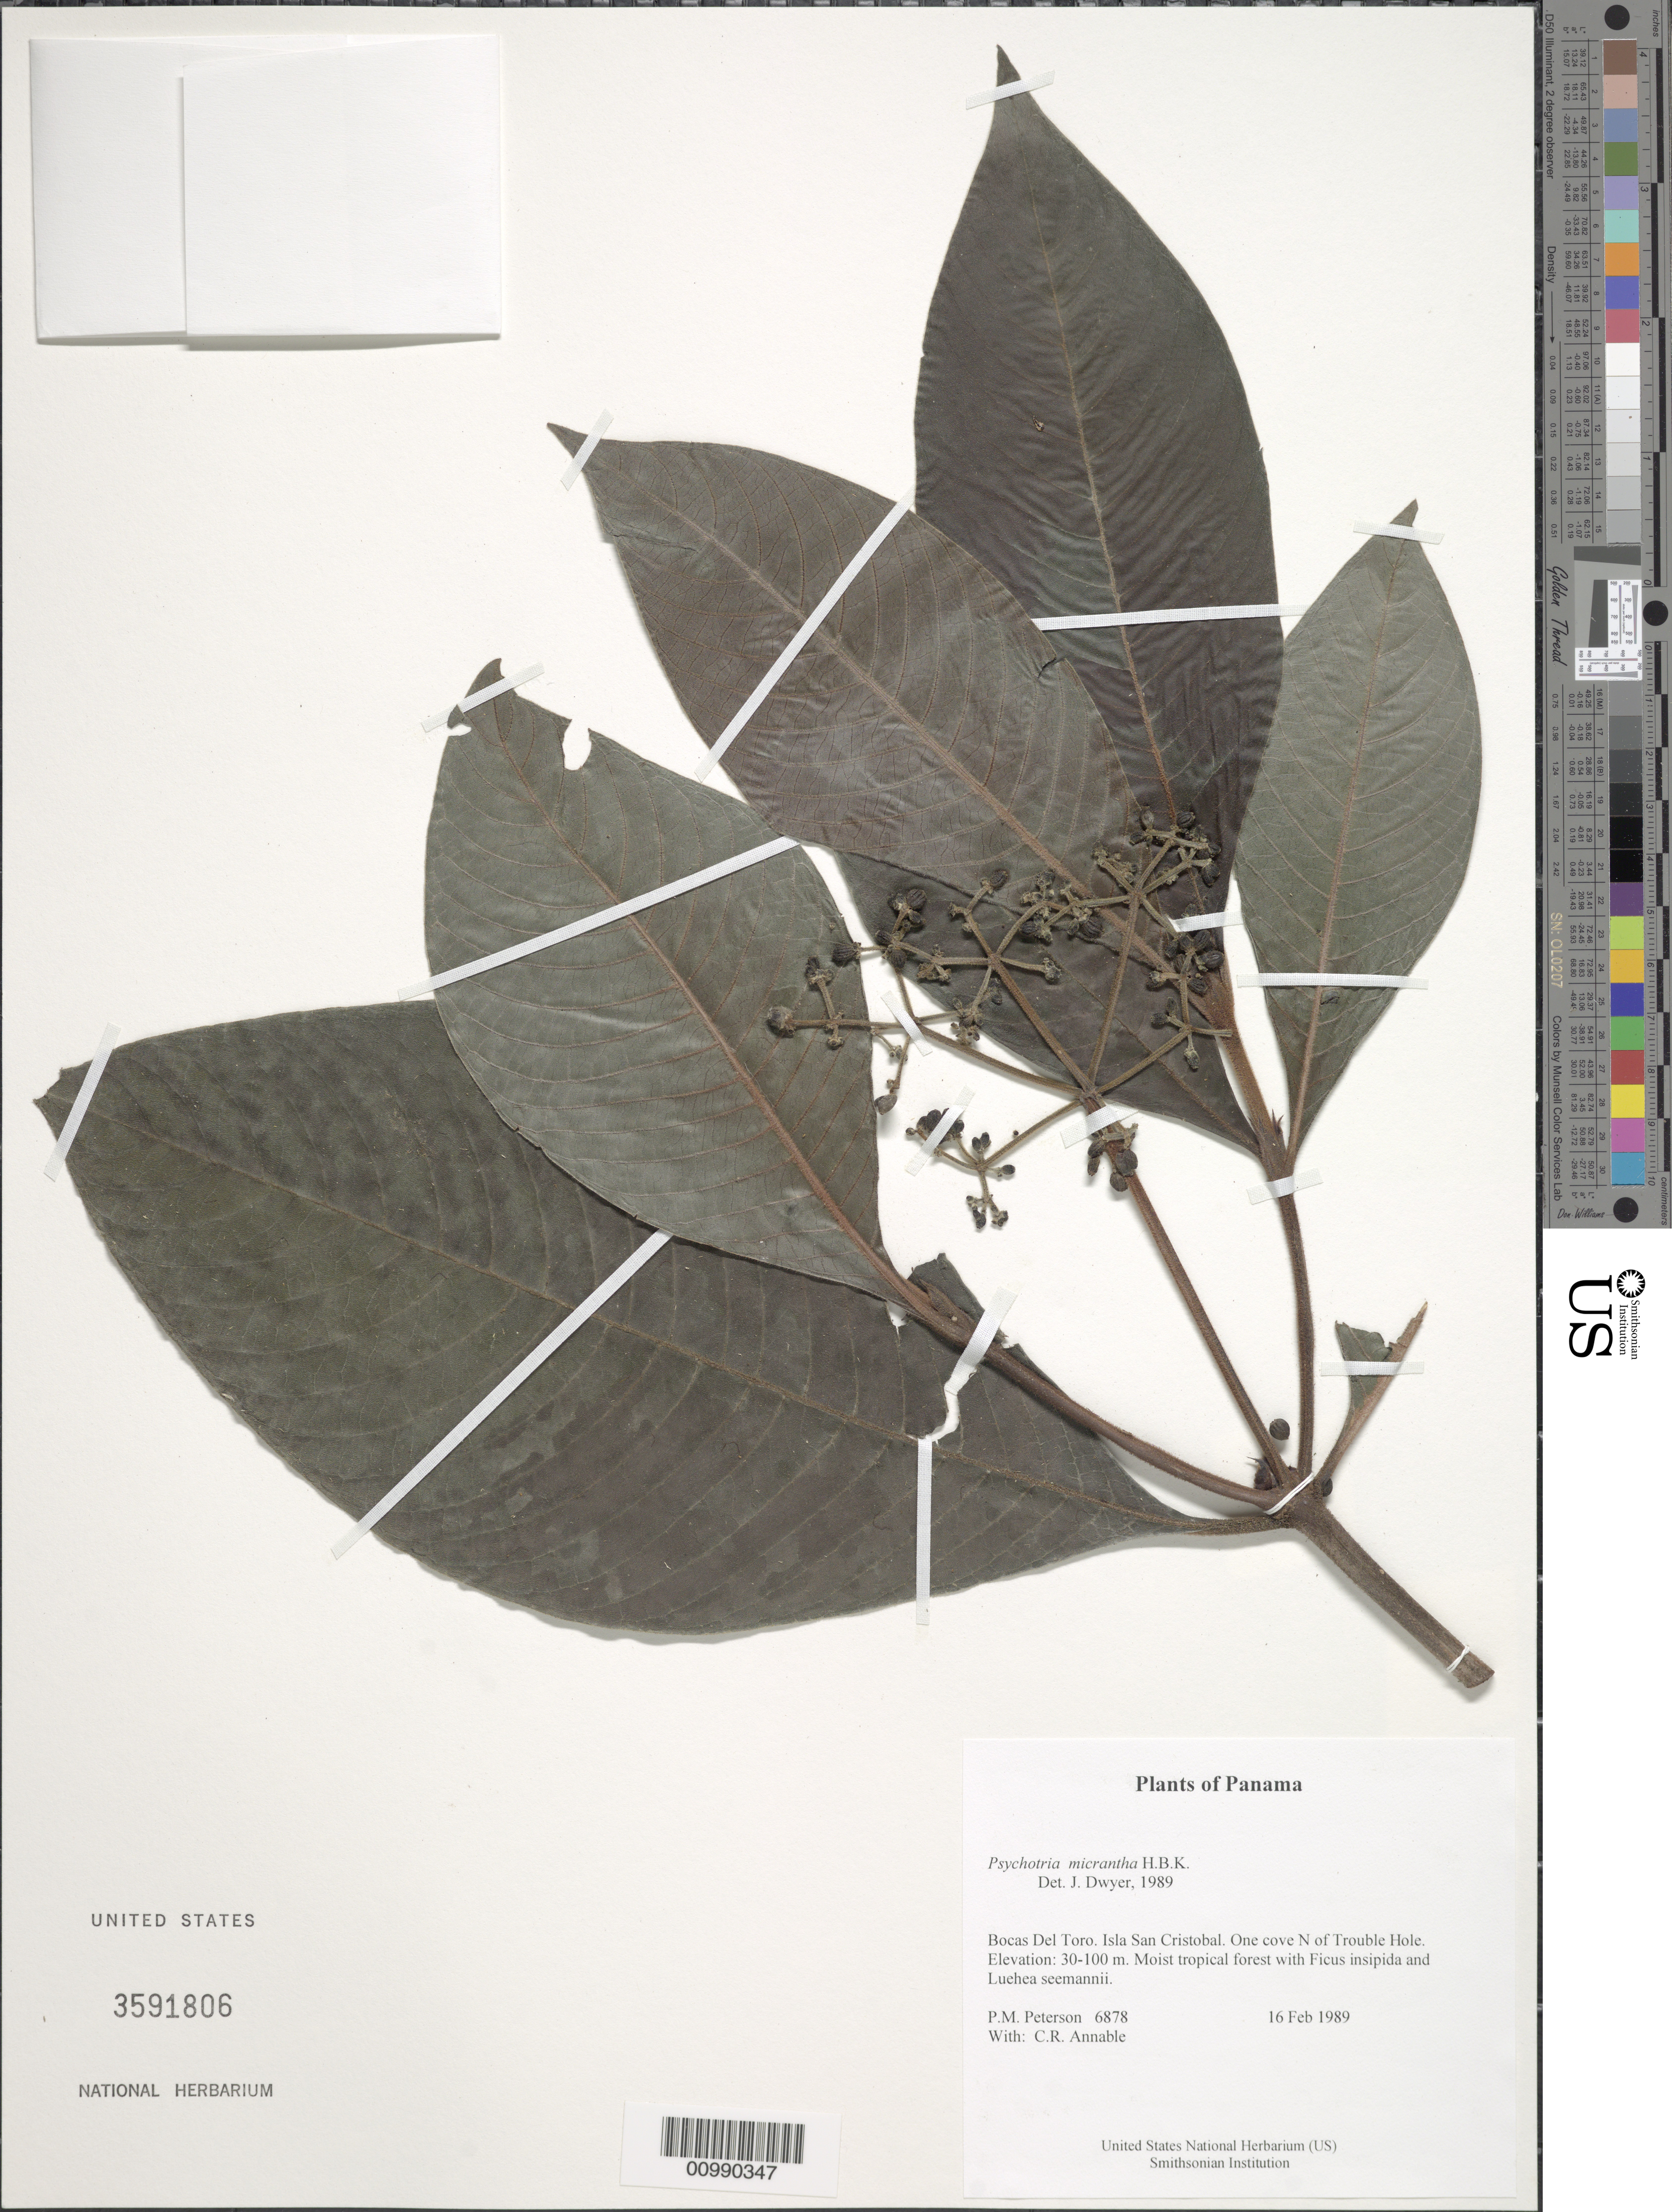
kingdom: Plantae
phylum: Tracheophyta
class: Magnoliopsida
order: Gentianales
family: Rubiaceae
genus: Psychotria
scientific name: Psychotria micrantha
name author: Kunth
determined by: Dwyer, J.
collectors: P. M. Peterson & C. R. Annable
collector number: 06878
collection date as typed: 16 Feb 1989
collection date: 1989-02-16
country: Panama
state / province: Bocas del Toro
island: San Cristobal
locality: One cove N of Trouble Hole.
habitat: Moist tropical forest with Ficus insipida and Luehea seemannii.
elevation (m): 30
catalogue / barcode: US 3591806